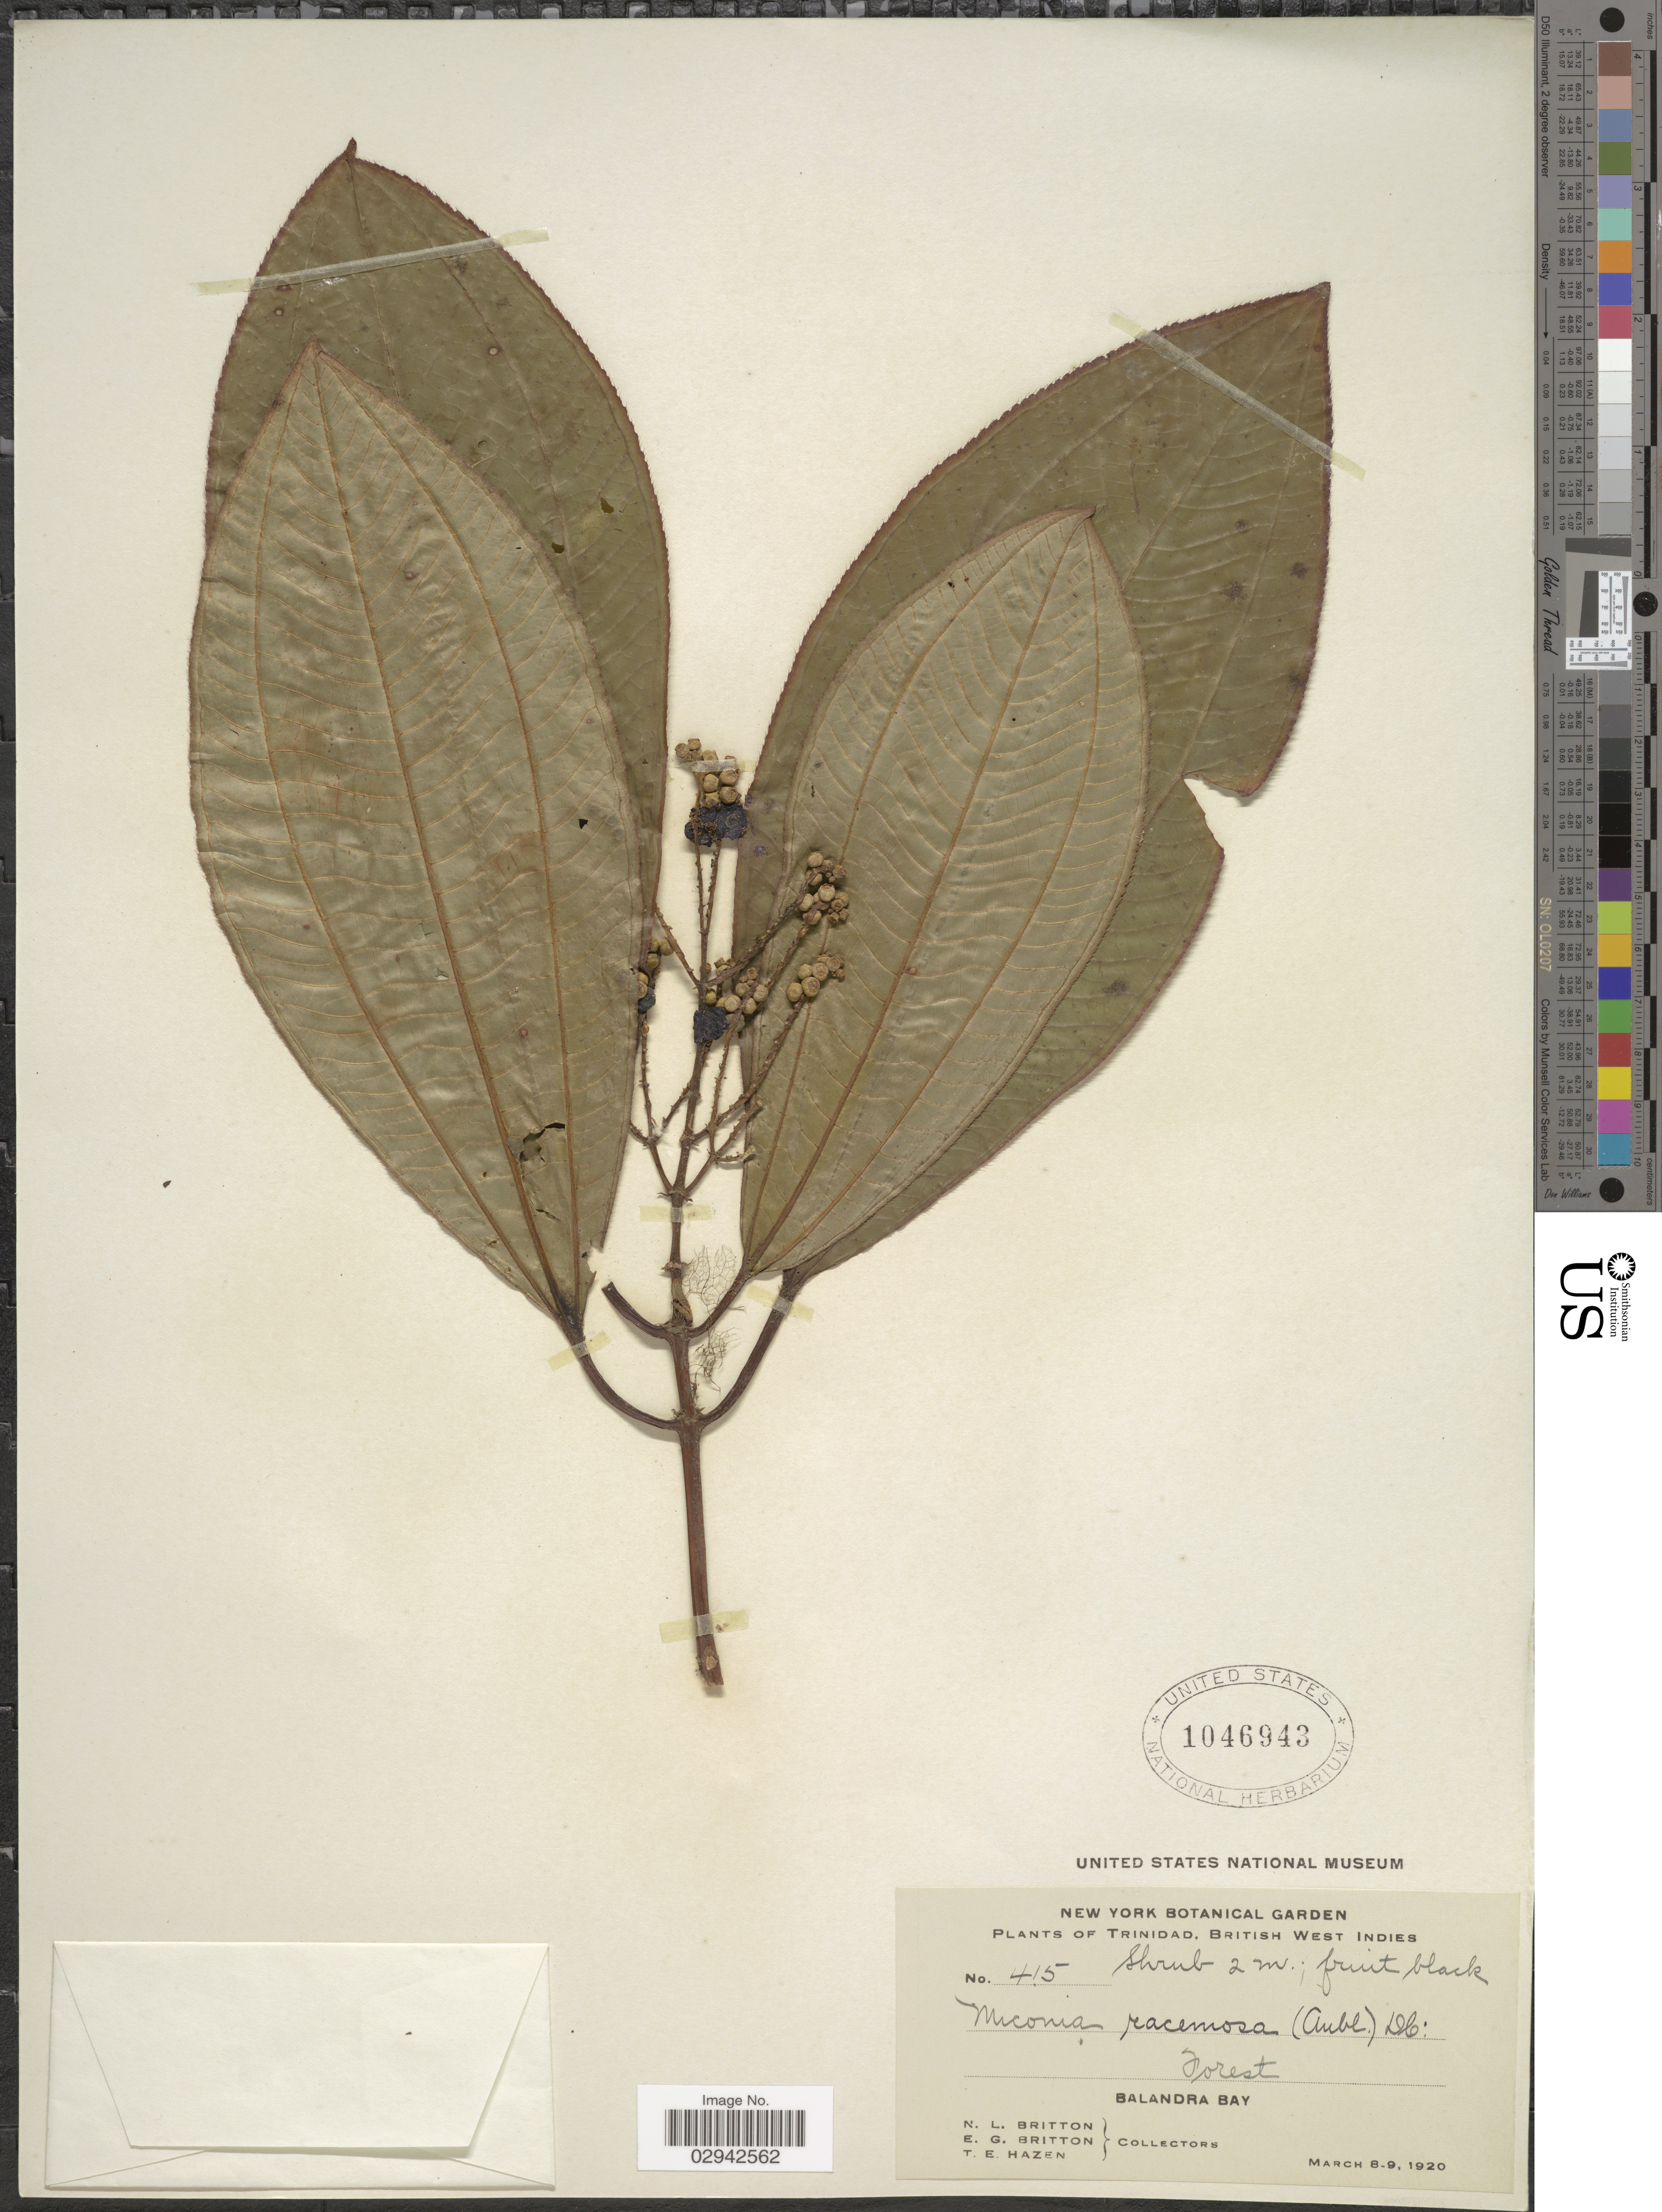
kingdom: Plantae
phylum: Tracheophyta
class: Magnoliopsida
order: Myrtales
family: Melastomataceae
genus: Miconia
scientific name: Miconia racemosa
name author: (Aubl.) DC.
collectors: N. Britton, E. G. Britton & T. E. Hazen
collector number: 415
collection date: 1920-03-08/1920-03-09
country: Trinidad and Tobago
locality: Trinidad, British West Indies, Balandra Bay.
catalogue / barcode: US 1046943